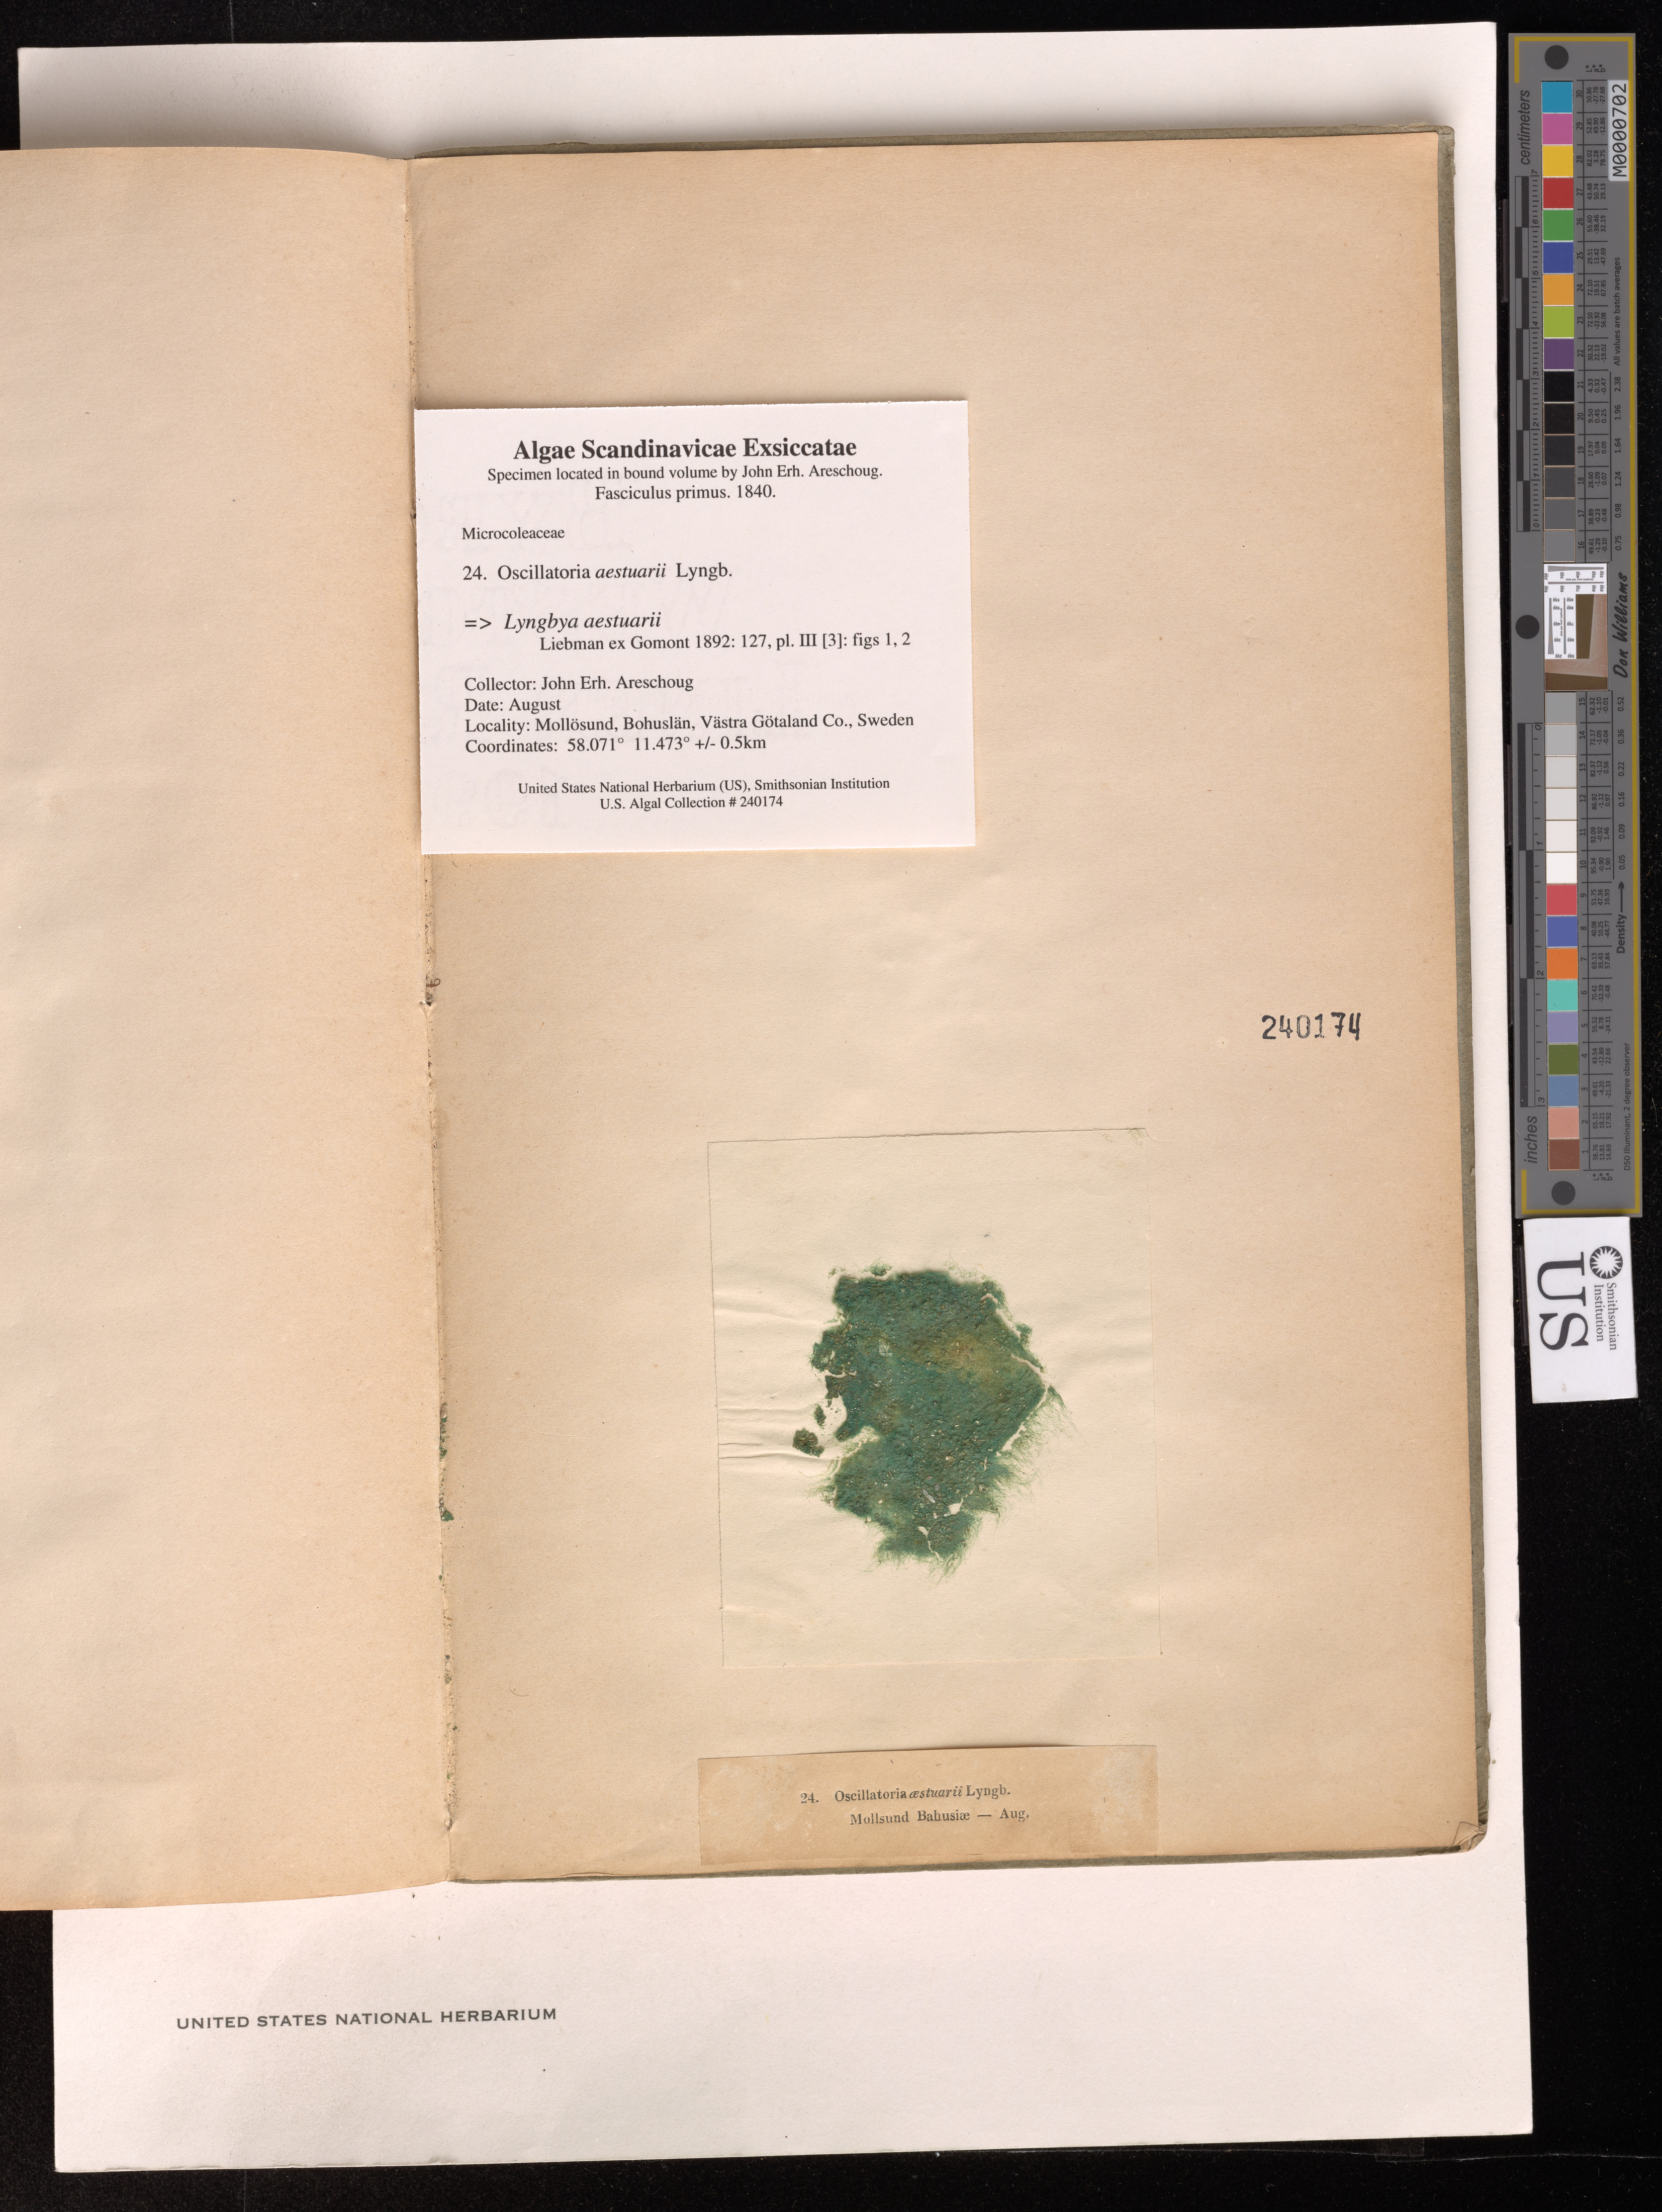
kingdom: Bacteria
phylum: Cyanobacteria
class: Cyanobacteriia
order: Cyanobacteriales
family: Microcoleaceae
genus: Lyngbya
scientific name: Lyngbya aestuarii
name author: Liebman ex Gomont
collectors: J. Areschoug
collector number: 24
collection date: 1840-08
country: Sweden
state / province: Västra Götaland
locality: Mollösund, Bohuslan.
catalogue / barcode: US 240174